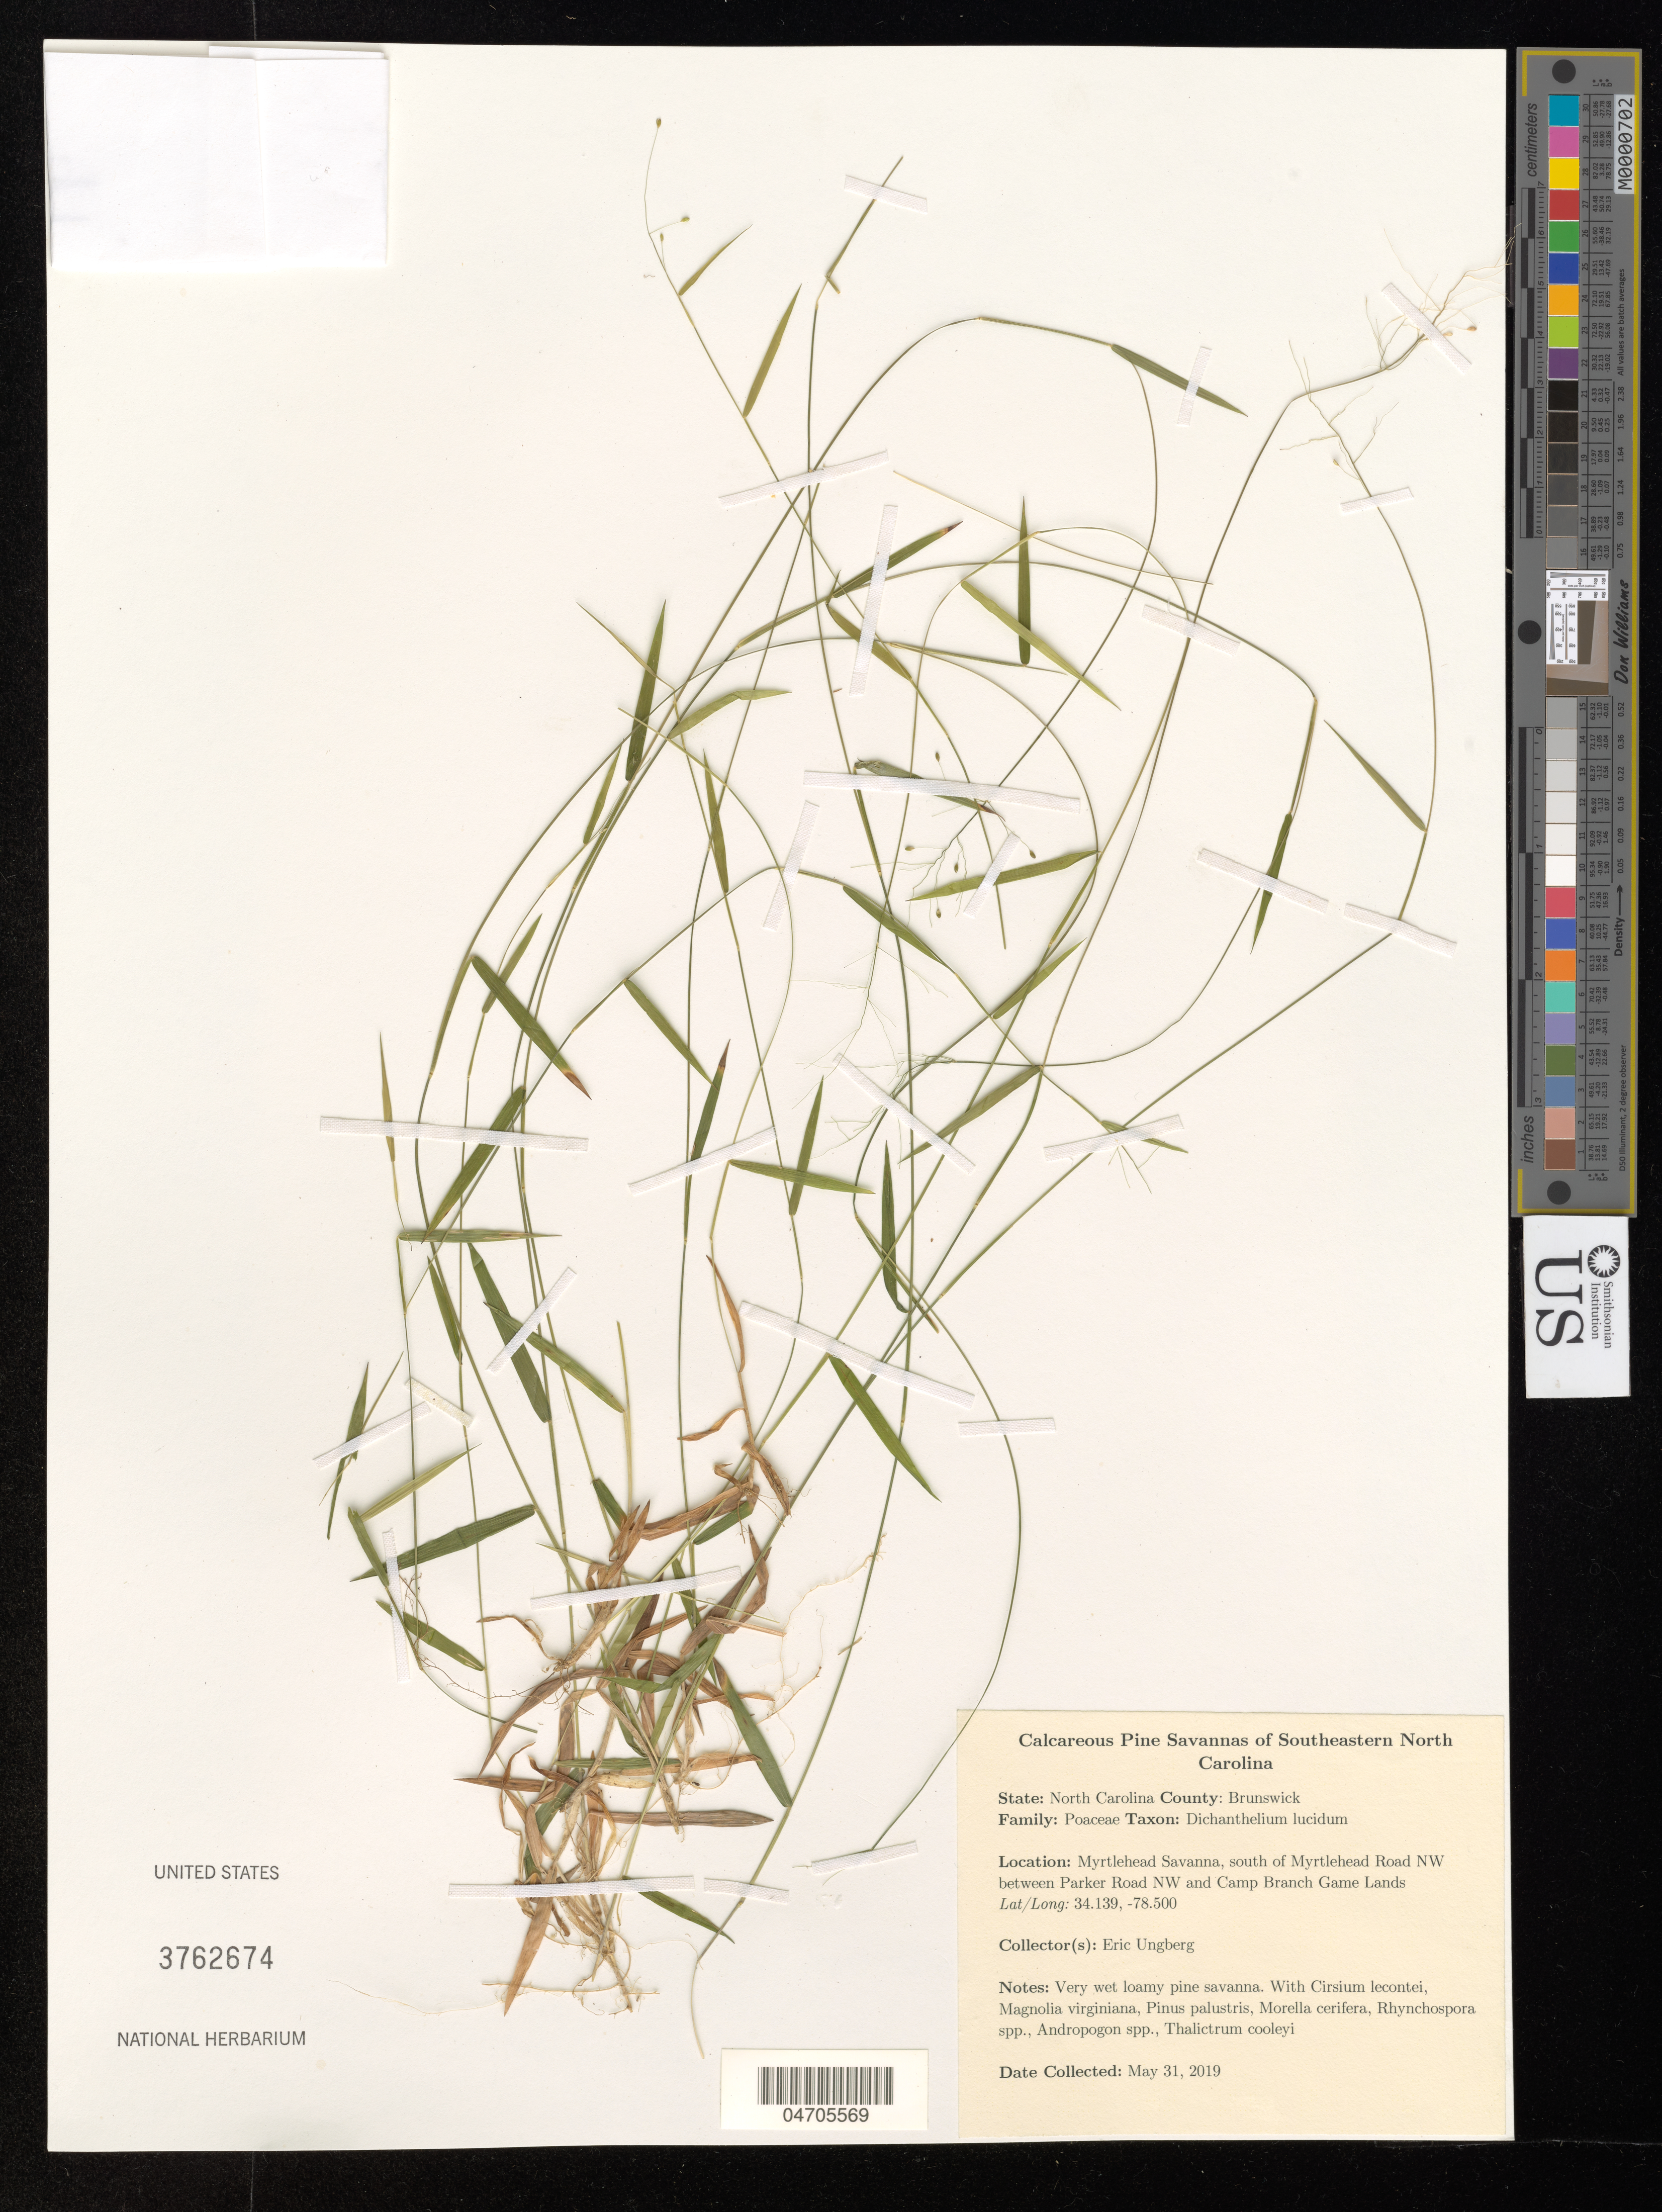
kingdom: Plantae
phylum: Tracheophyta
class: Liliopsida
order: Poales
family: Poaceae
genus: Dichanthelium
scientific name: Dichanthelium lucidum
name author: (Ashe) LeBlond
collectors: E. Ungberg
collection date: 2019-05-31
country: United States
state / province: North Carolina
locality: Calcareous Pine Savanna of Southeastern North Carolina. County: Brunswick. Myrtlehead Savanna, south of Myrtlehead Road NW between Parker Road NW and Camp Branch Game Lands.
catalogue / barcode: US 3762674